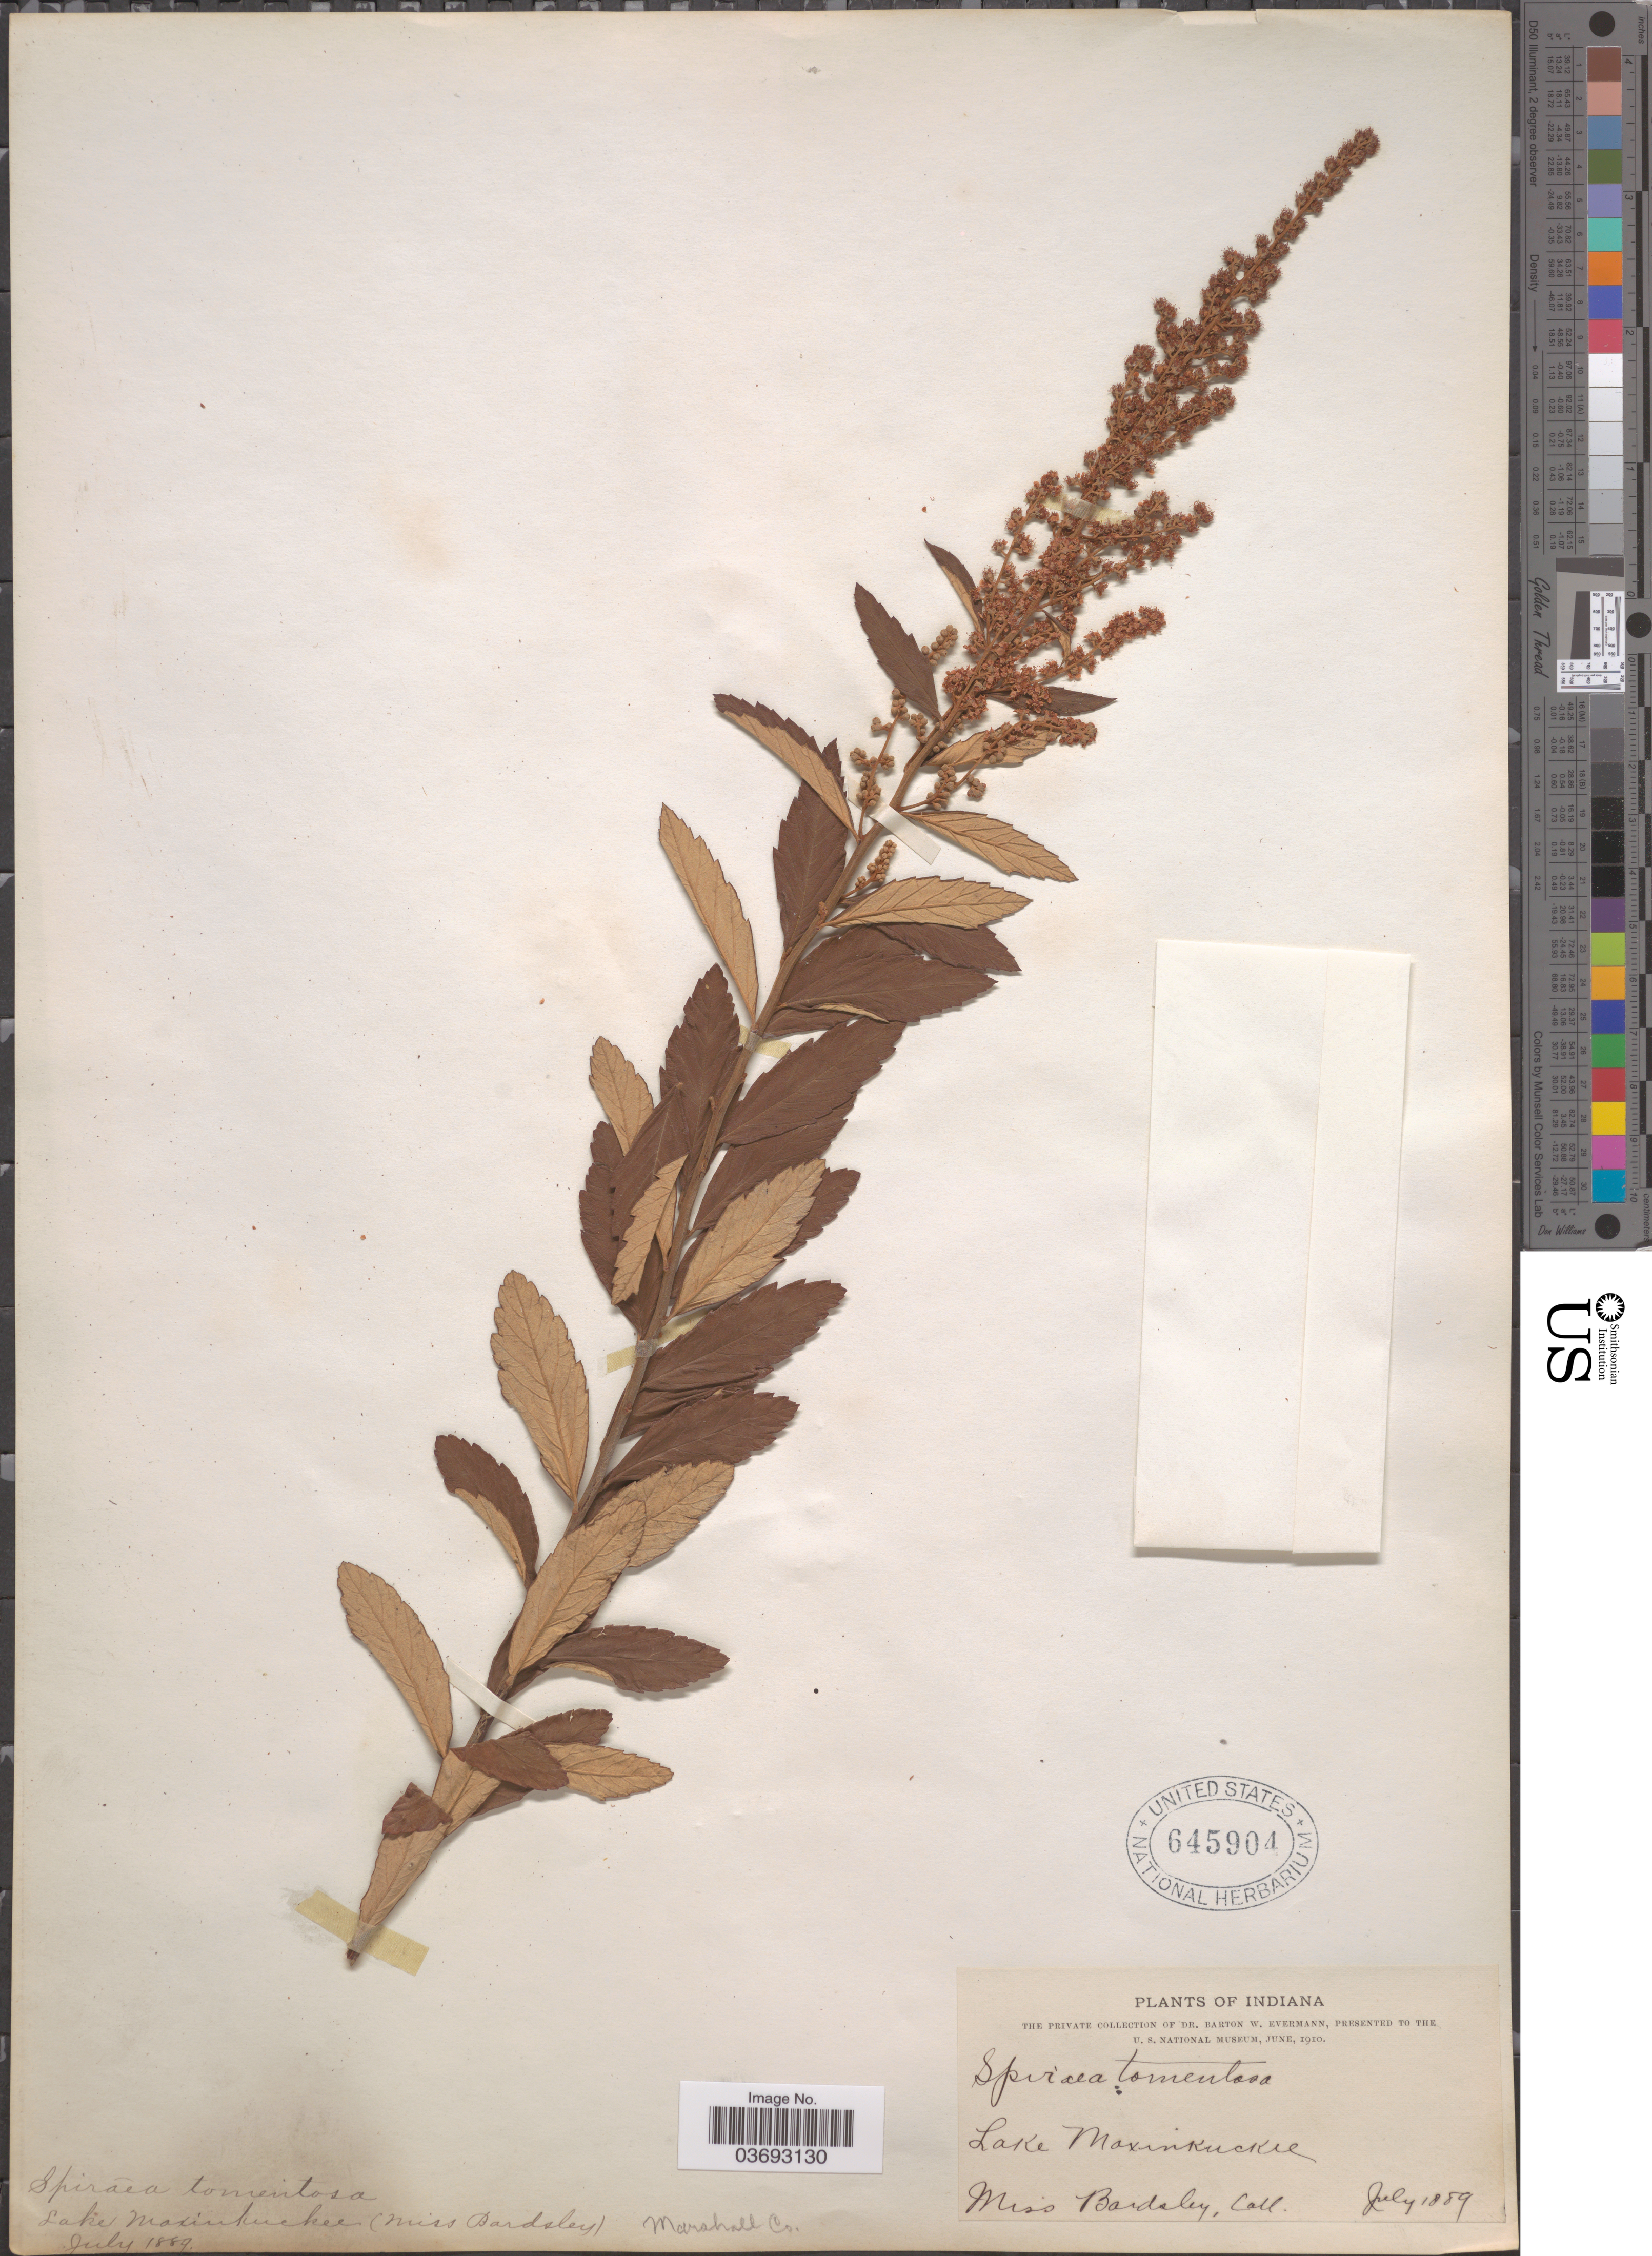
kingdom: Plantae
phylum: Tracheophyta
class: Magnoliopsida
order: Rosales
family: Rosaceae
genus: Spiraea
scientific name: Spiraea tomentosa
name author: L.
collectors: Bardsley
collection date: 1889-07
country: United States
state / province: Indiana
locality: Lake Maxinkuckee. Marshall Co.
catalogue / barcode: US 645904